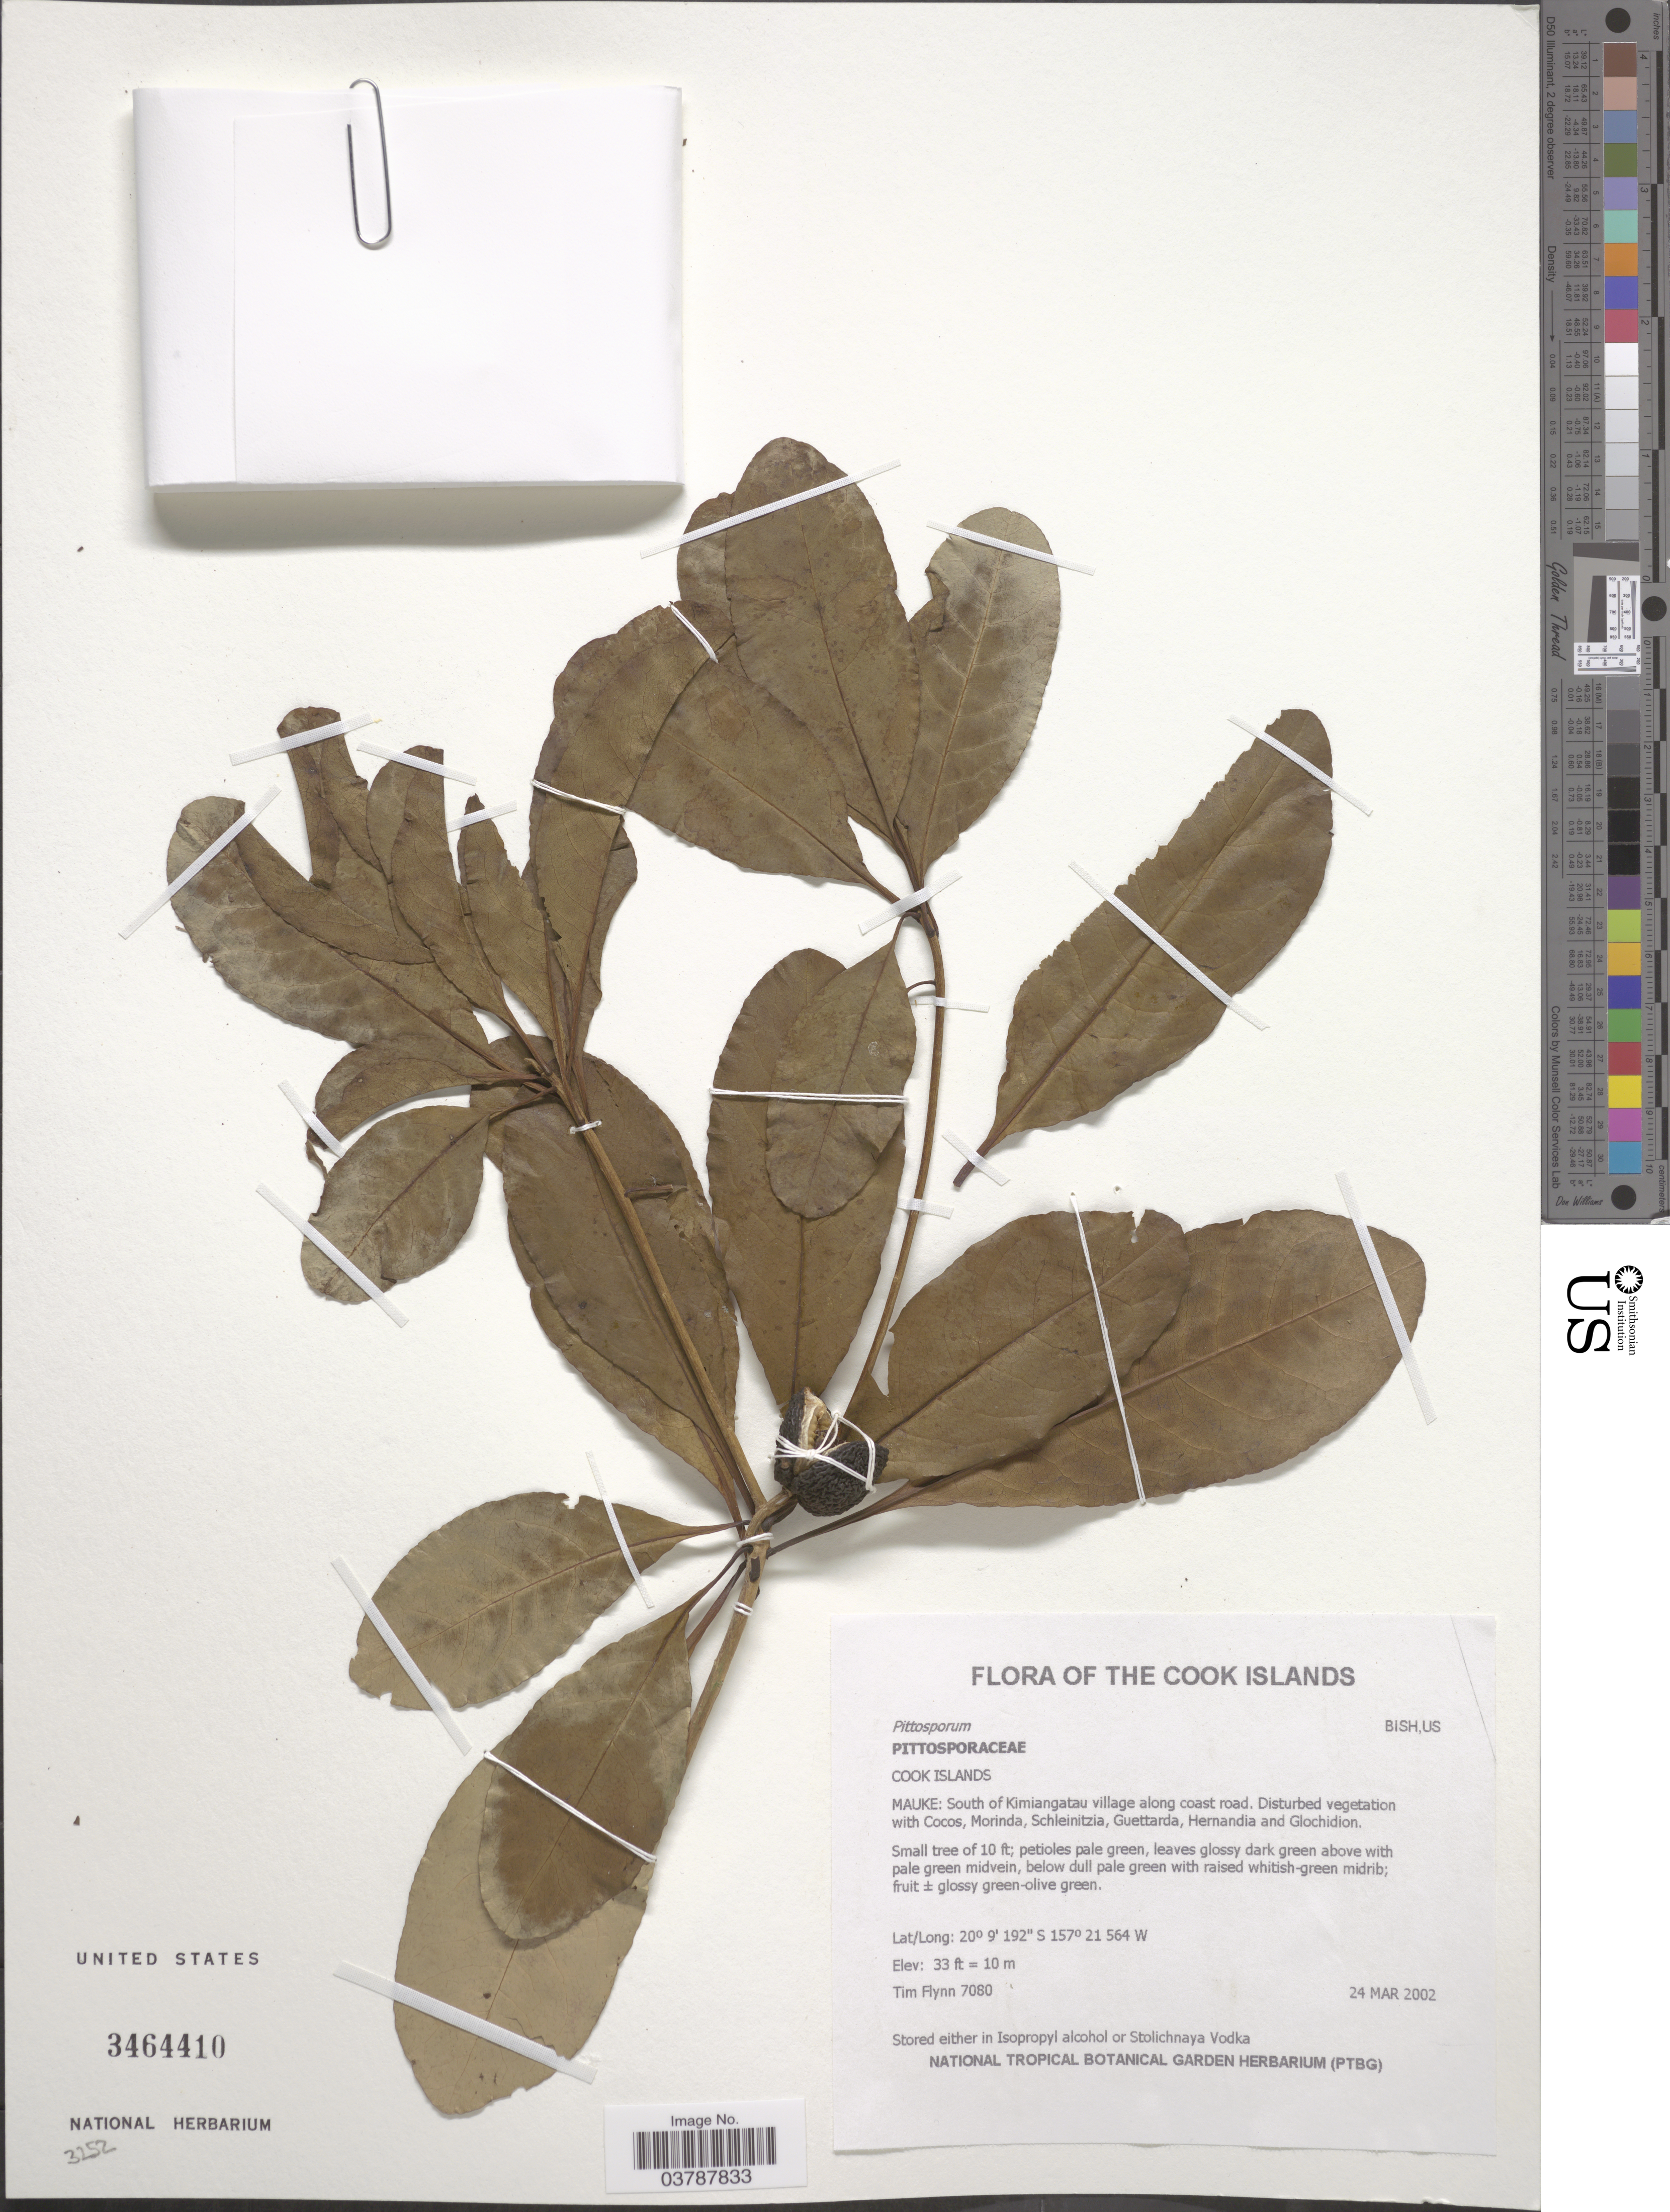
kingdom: Plantae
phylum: Tracheophyta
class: Magnoliopsida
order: Apiales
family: Pittosporaceae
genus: Pittosporum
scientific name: Pittosporum sp.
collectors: T. Flynn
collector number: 7080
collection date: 2002-03-24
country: Cook Islands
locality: Mauke: South of Kimiangatau village along coast road.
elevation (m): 10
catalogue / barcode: US 3464410